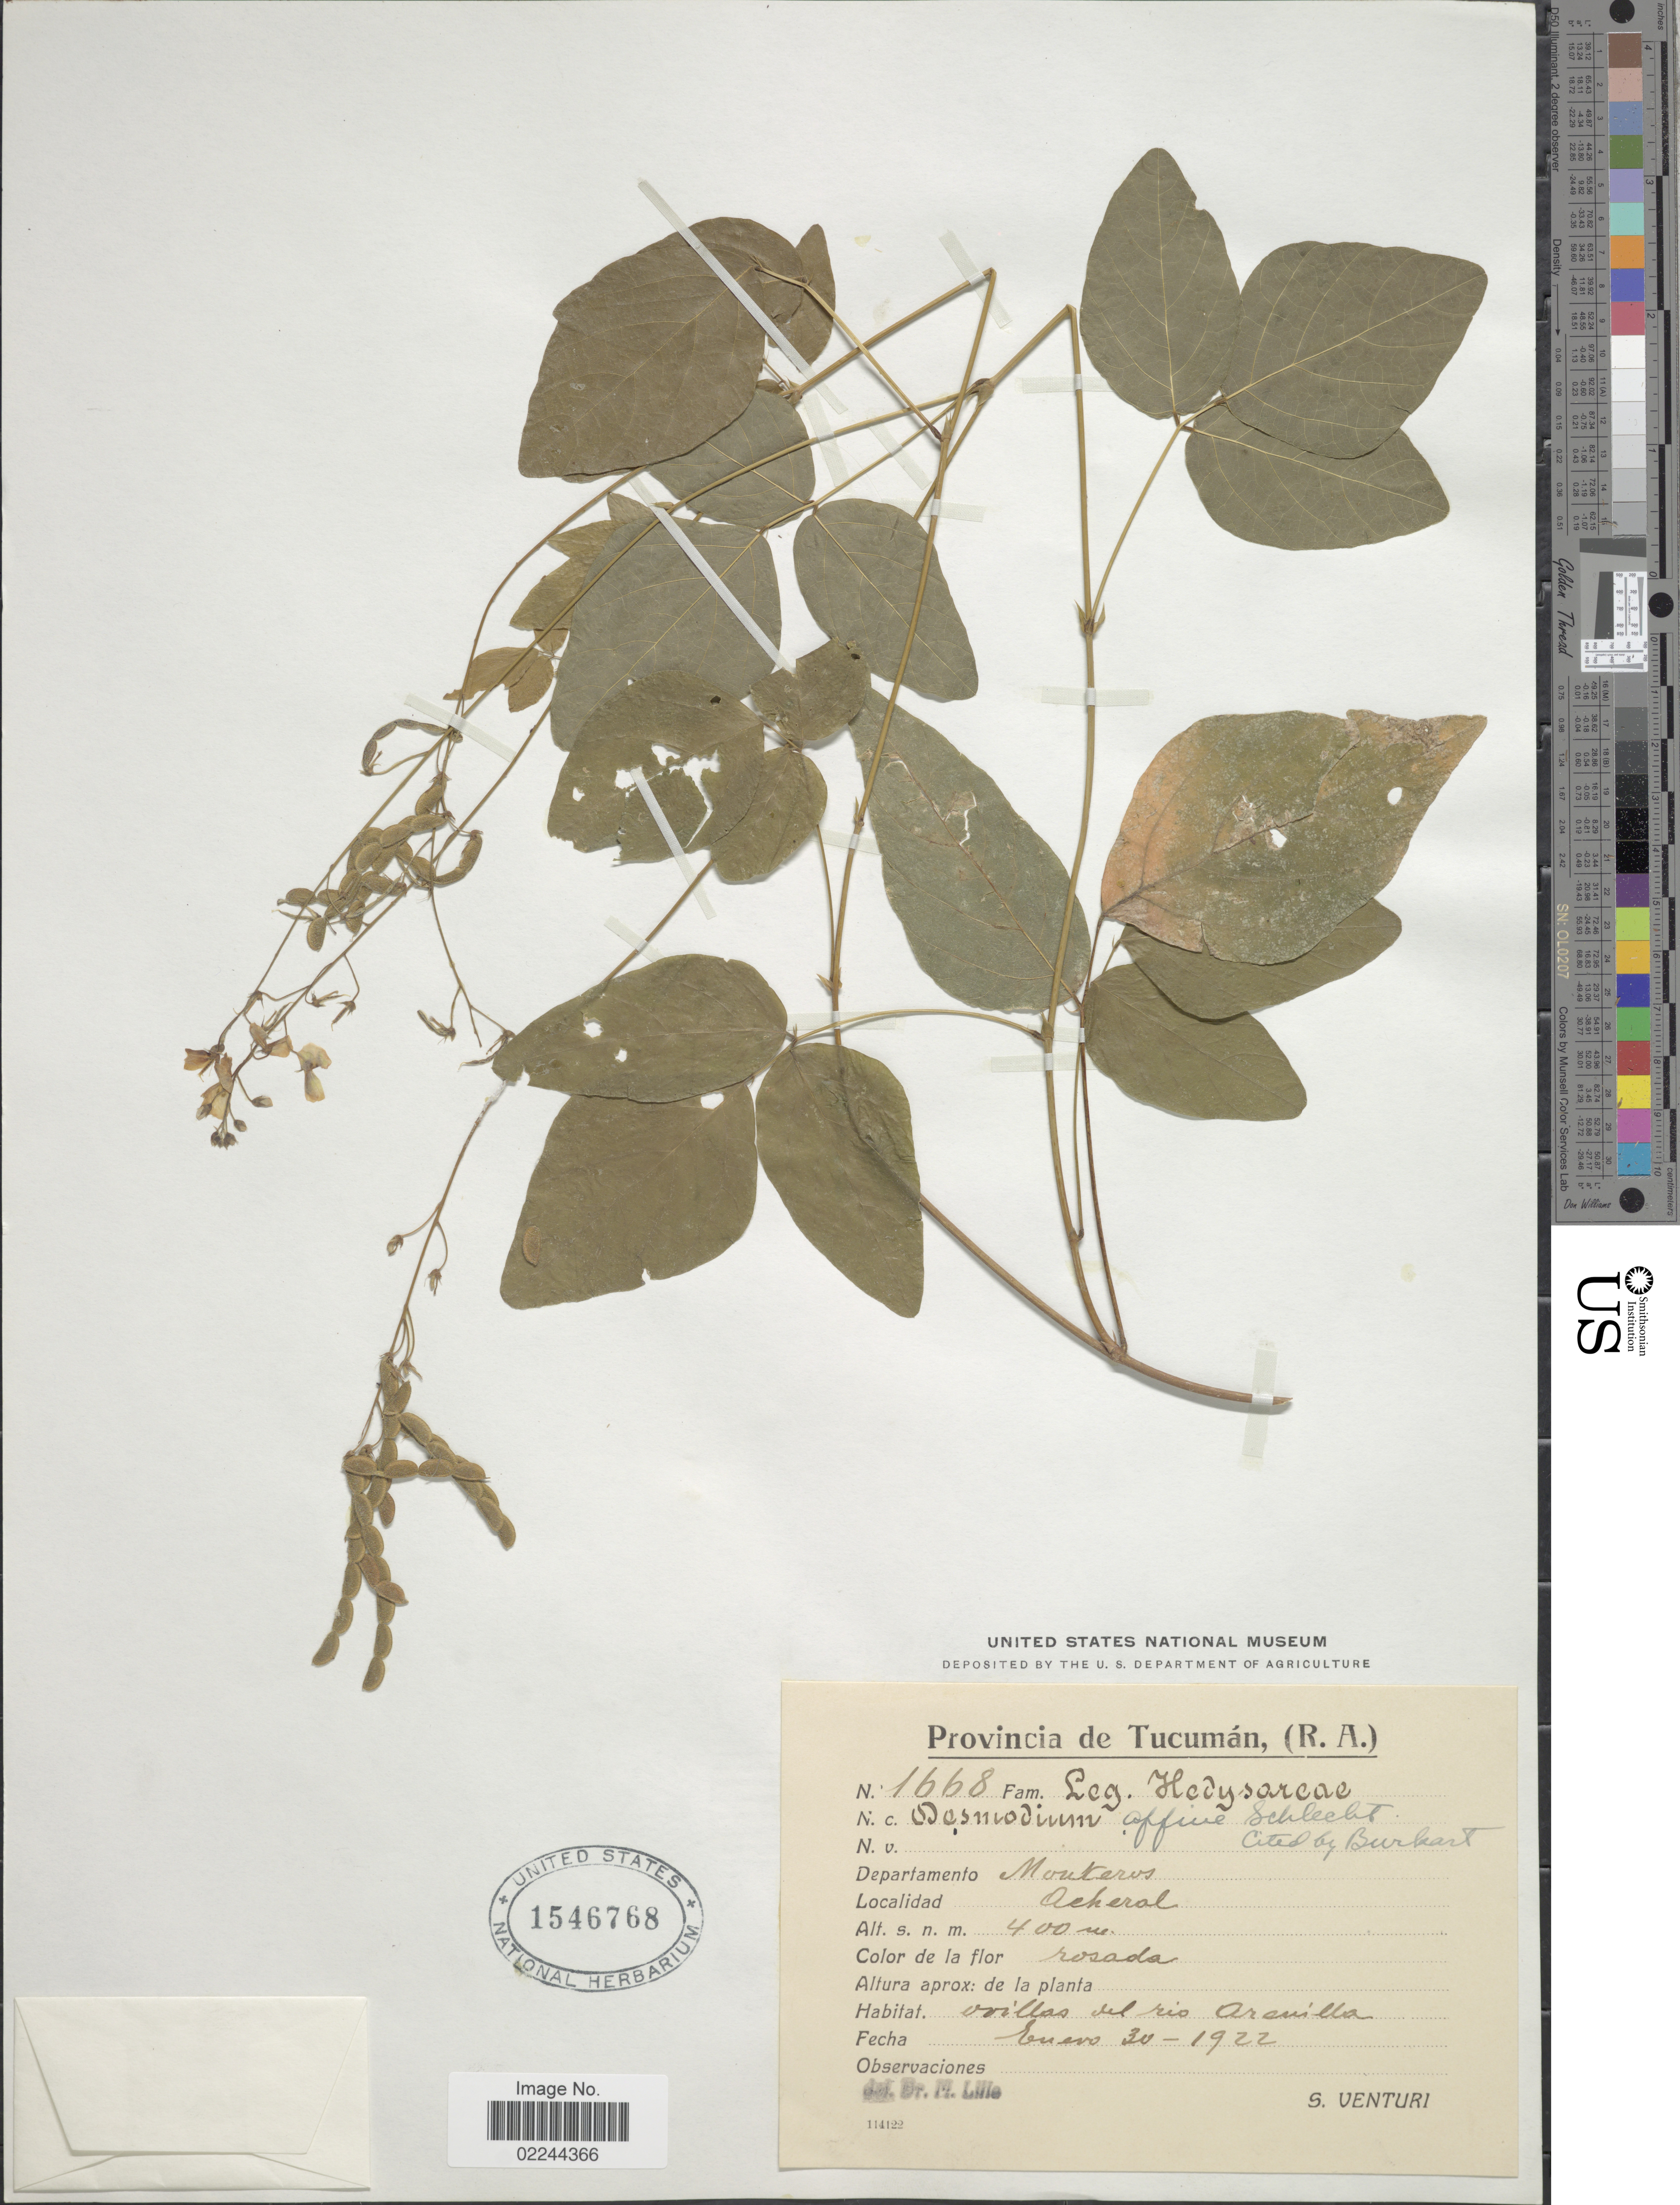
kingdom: Plantae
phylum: Tracheophyta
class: Magnoliopsida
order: Fabales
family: Fabaceae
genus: Desmodium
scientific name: Desmodium affine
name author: Schltdl.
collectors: S. Venturi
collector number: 1668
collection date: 1922-01-30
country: Argentina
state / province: Tucuman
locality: Provincia de Tucuman, (R.A.). Departamento Monteros. Acheral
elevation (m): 400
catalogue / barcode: US 1546768